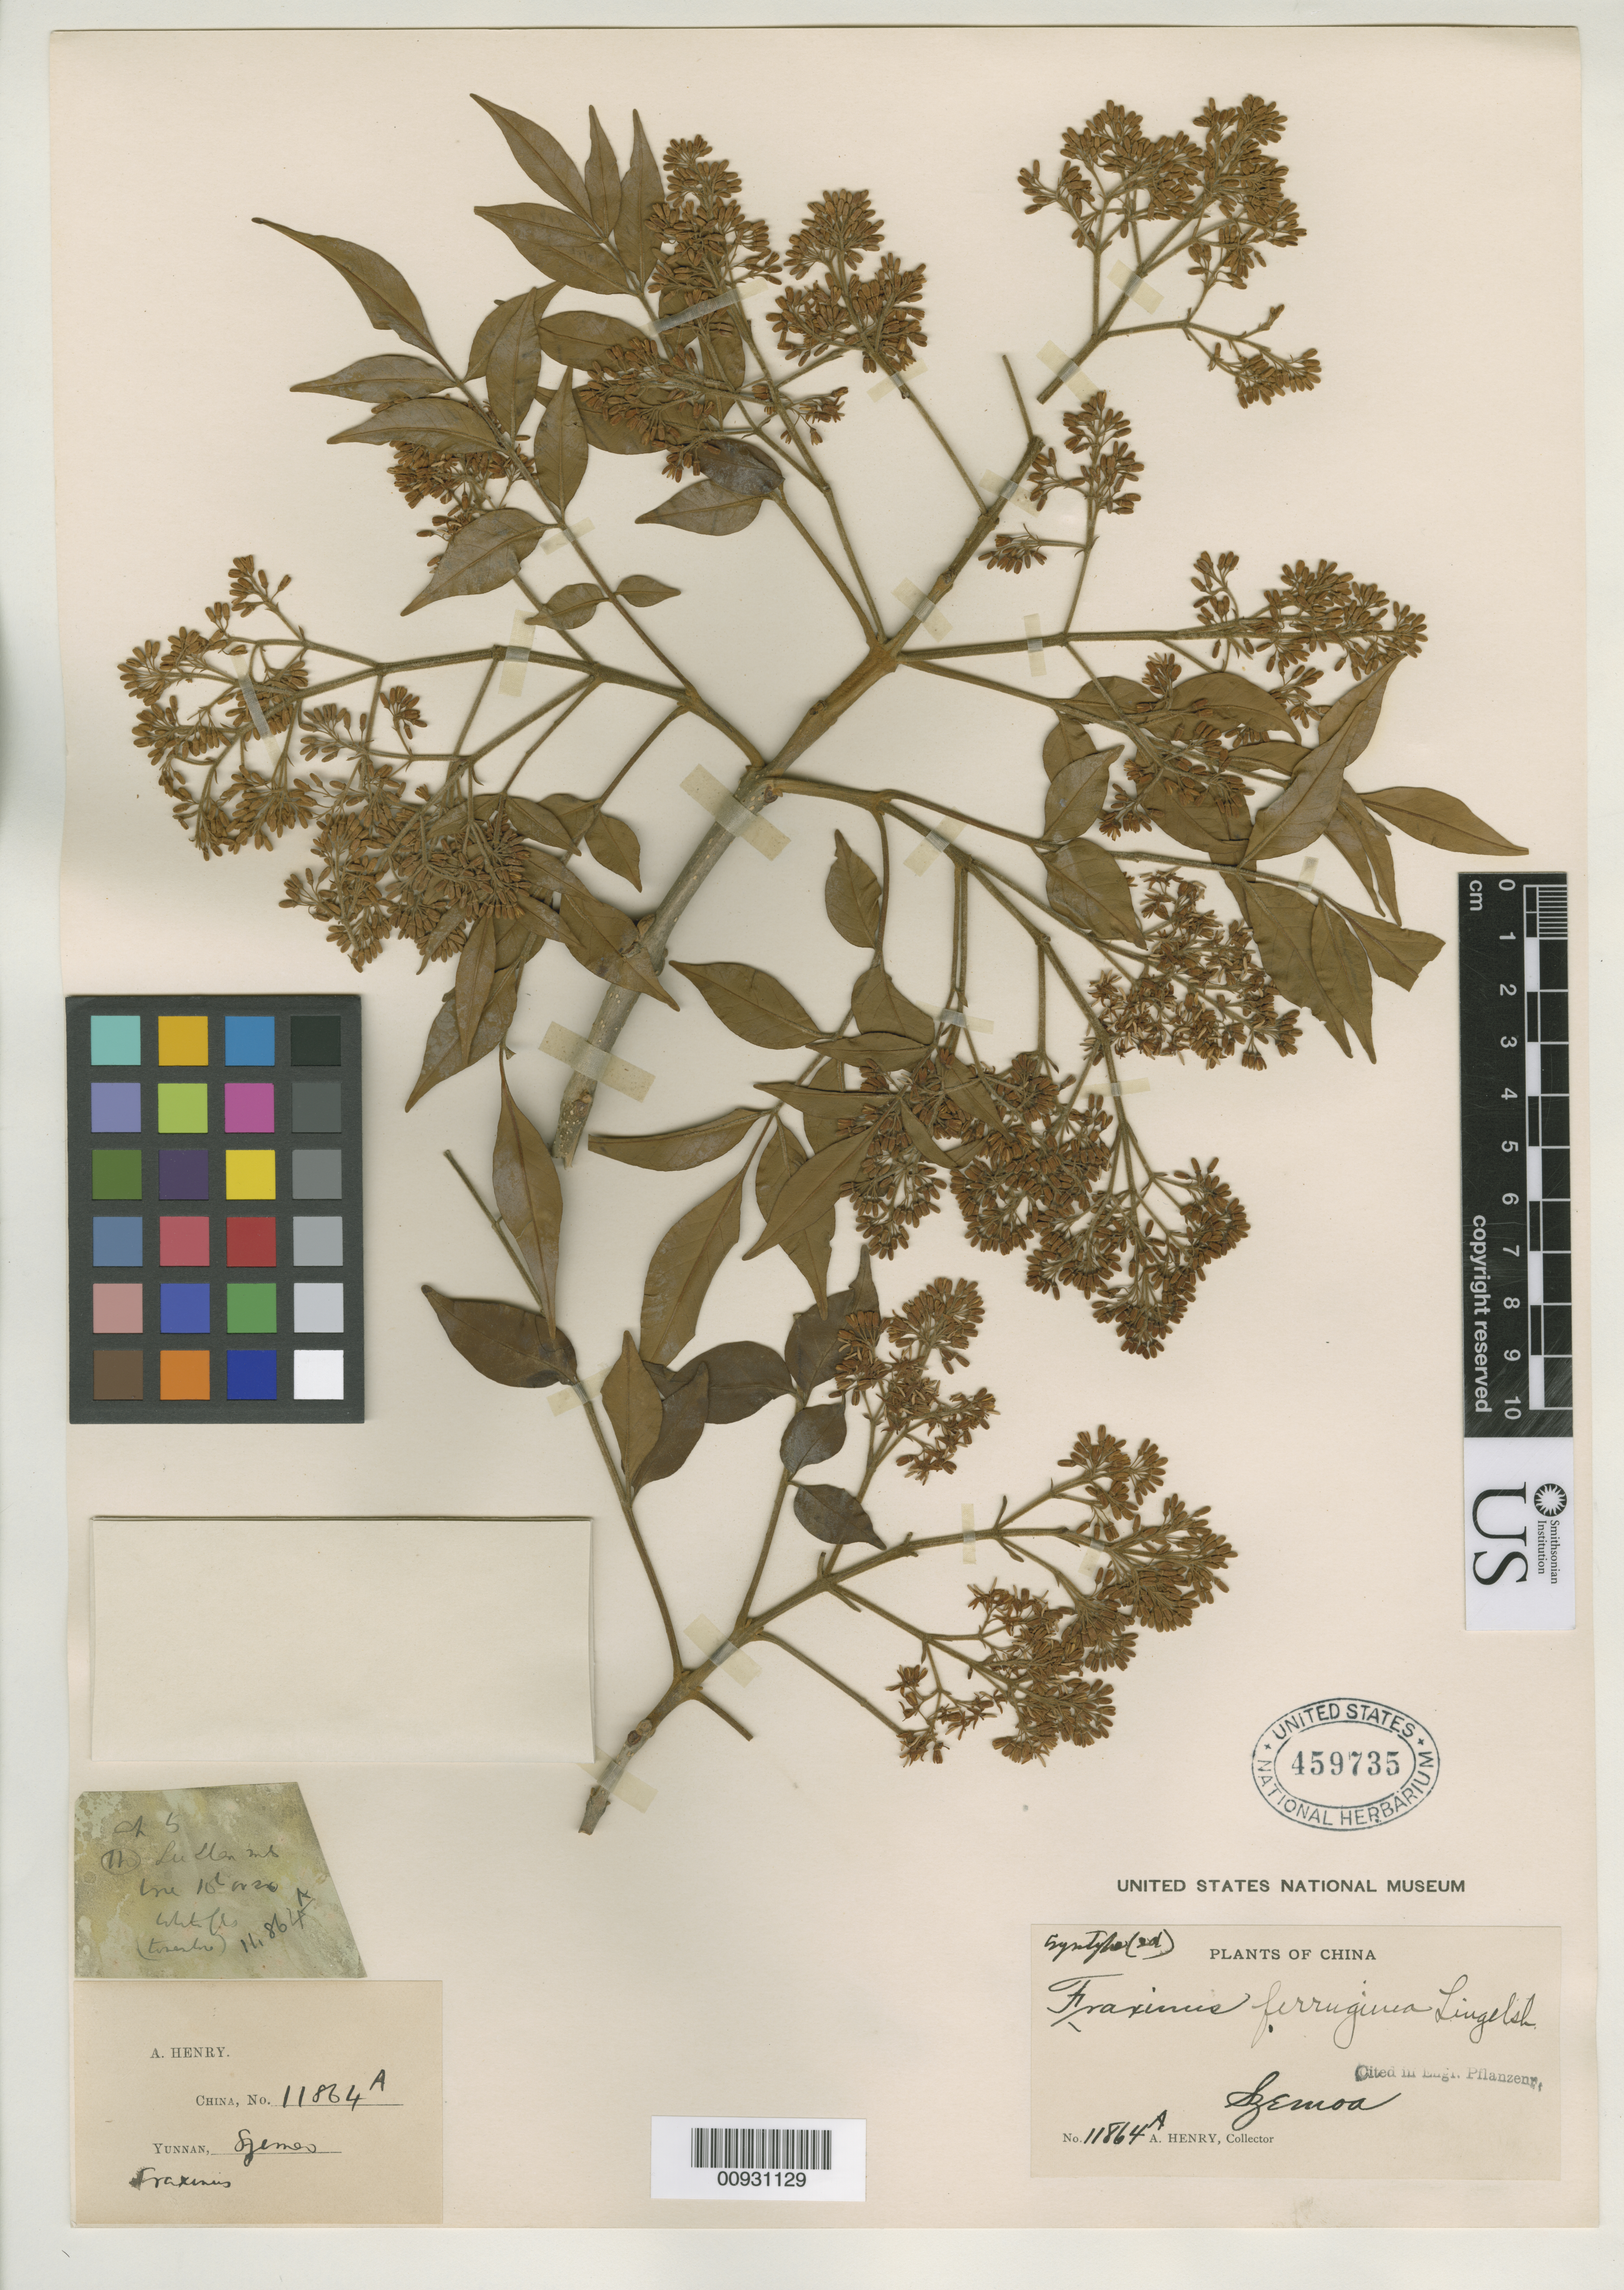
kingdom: Plantae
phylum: Tracheophyta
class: Magnoliopsida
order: Lamiales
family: Oleaceae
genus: Fraxinus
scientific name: Fraxinus ferruginea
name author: Lingelsh.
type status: Syntype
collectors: A. Henry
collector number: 11864 A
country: China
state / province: Yunnan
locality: Szemoa.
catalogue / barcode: US 459735